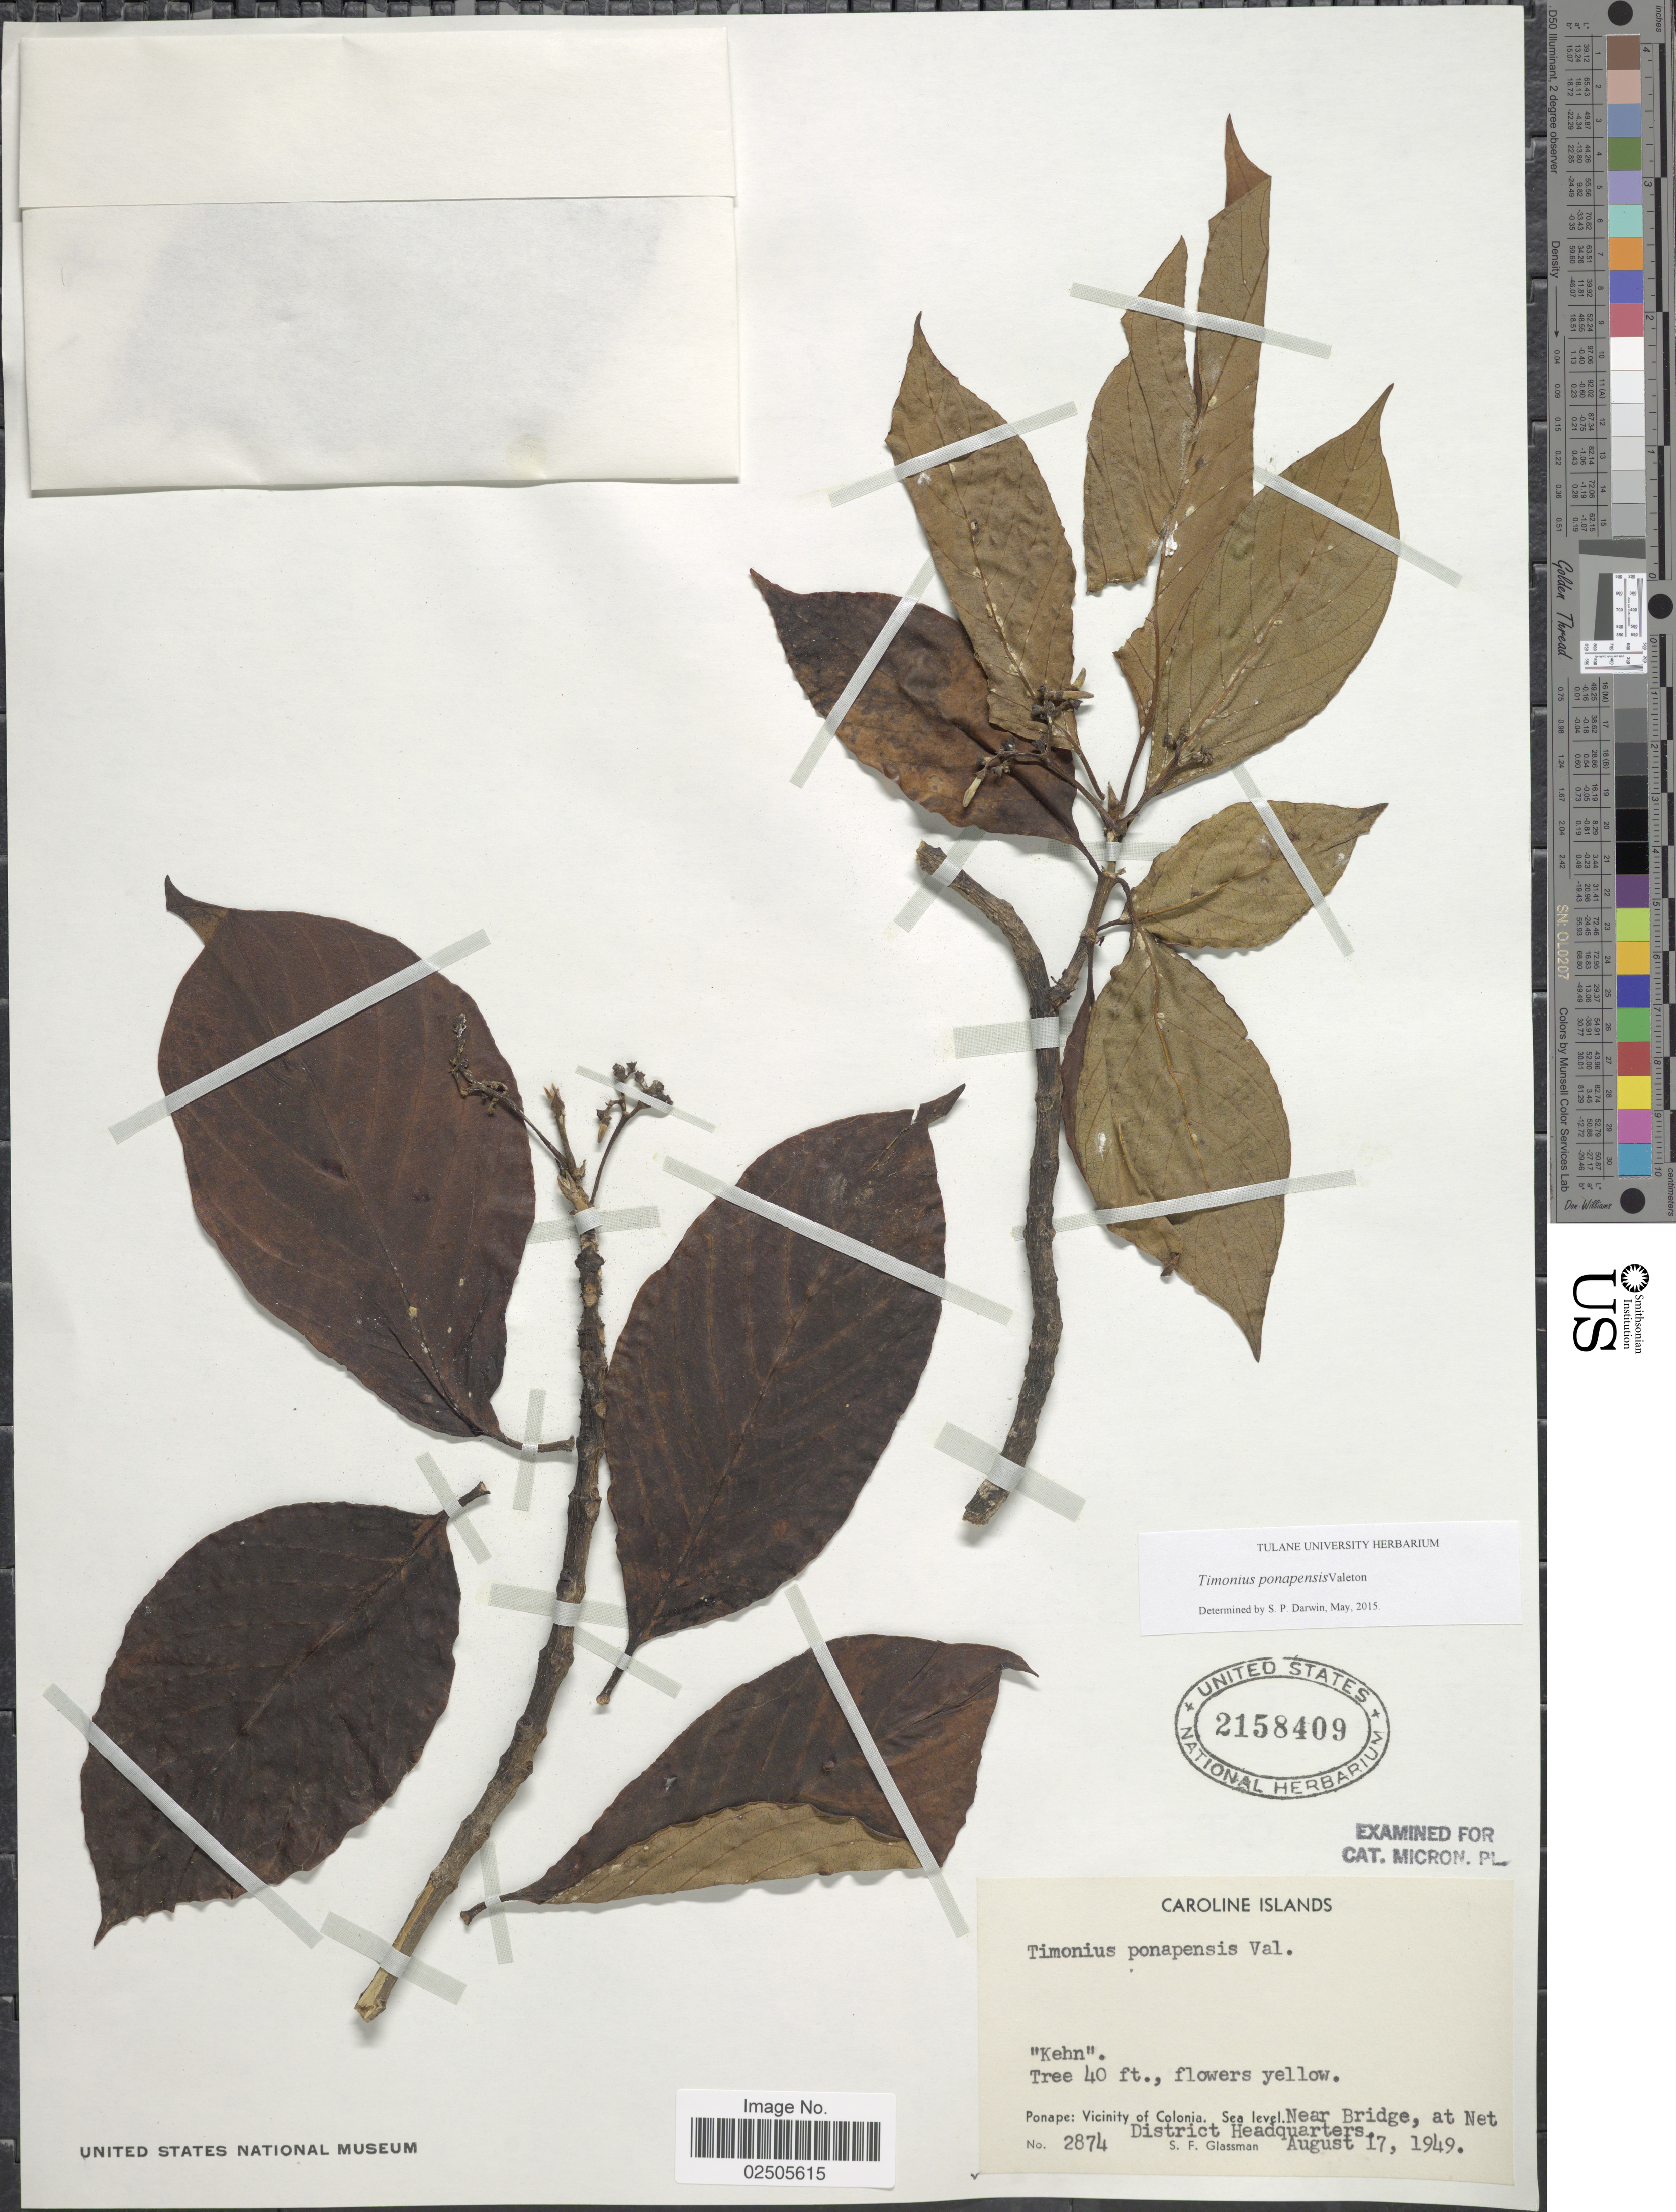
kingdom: Plantae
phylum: Tracheophyta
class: Magnoliopsida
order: Gentianales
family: Rubiaceae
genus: Timonius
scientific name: Timonius ponapensis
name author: Valeton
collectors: S. F. Glassman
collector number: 2874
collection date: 1949-08-17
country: Micronesia, Federated States of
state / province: Pohnpei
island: Pohnpei [Ponape]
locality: Caroline Islands, Ponape: Vicinity of Colonia. Near Bridge, at Net District Headquarters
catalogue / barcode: US 2158409